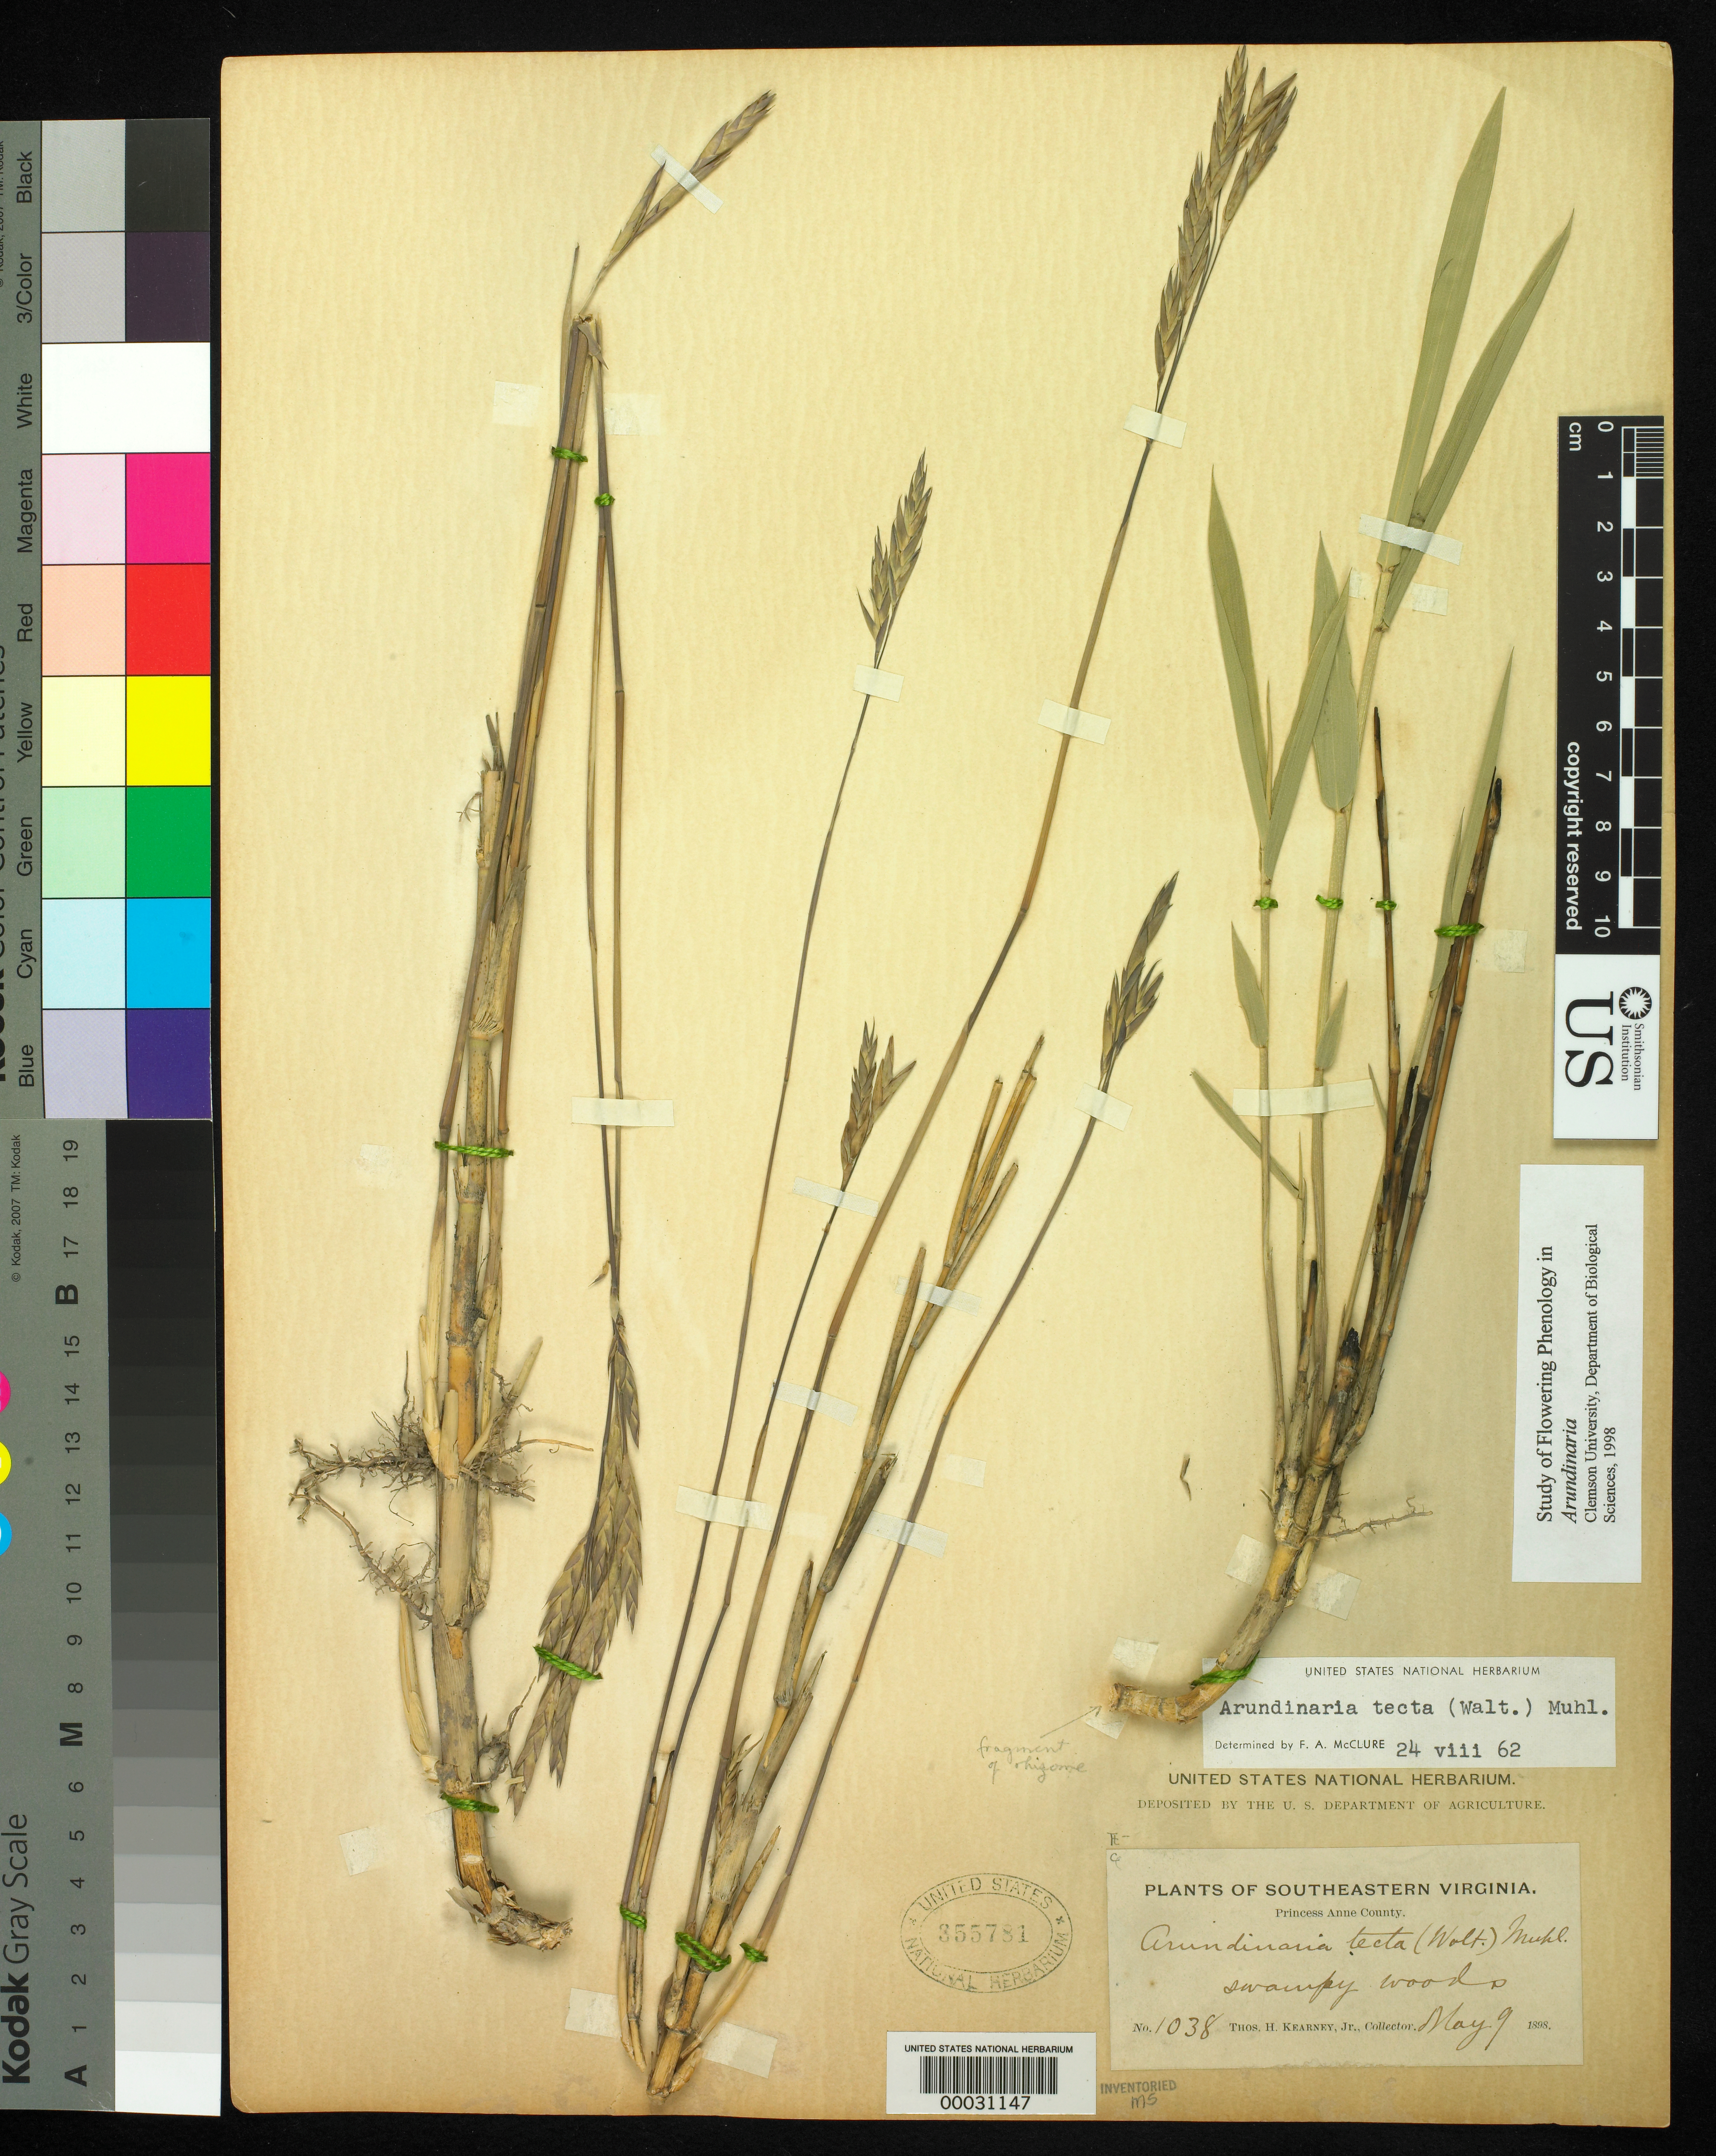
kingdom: Plantae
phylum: Tracheophyta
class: Liliopsida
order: Poales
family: Poaceae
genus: Arundinaria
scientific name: Arundinaria tecta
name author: (Walter) Muhl.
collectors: T. H. Kearney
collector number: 1038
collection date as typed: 09 May 1898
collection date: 1898-05-09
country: United States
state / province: Virginia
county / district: City of Virginia Beach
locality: Princess anne co. [princess anne co. is now part of City of Virginia Beach.]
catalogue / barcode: US 355781